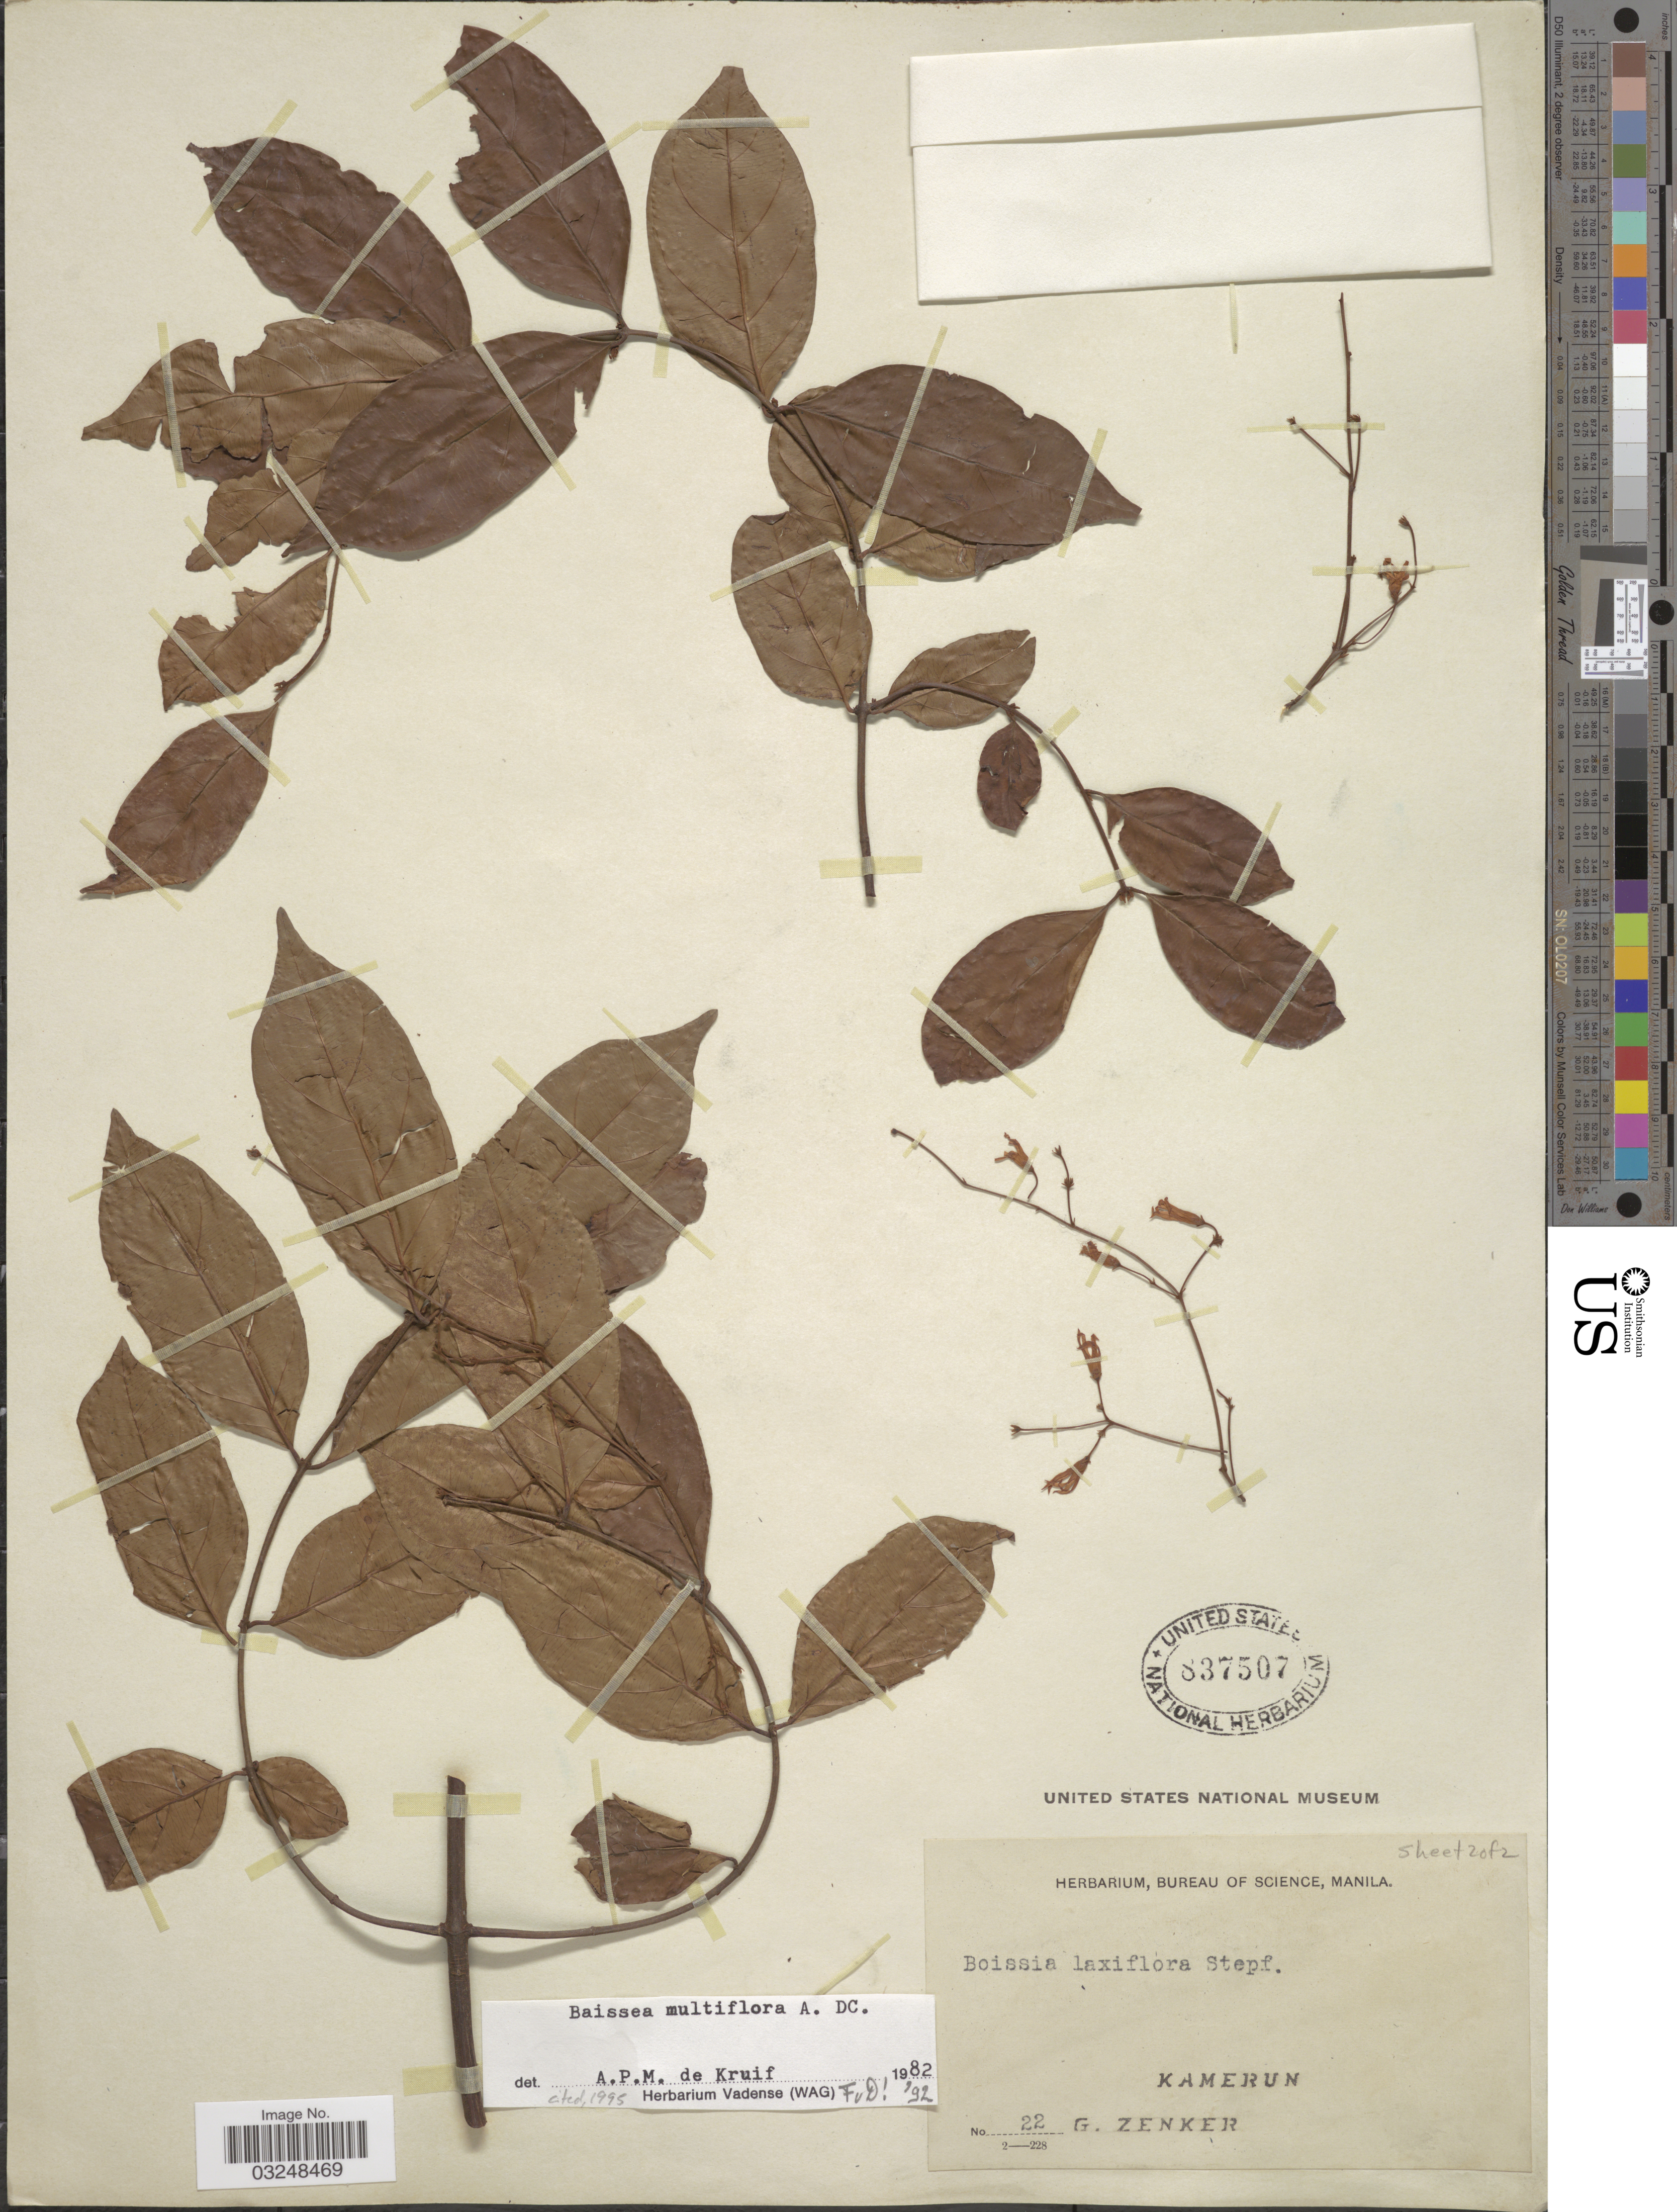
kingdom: Plantae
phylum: Tracheophyta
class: Magnoliopsida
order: Gentianales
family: Apocynaceae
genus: Baissea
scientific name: Baissea multiflora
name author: A. DC.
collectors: G. A. Zenker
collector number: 22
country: Cameroon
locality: Kamerun.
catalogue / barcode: US 837507